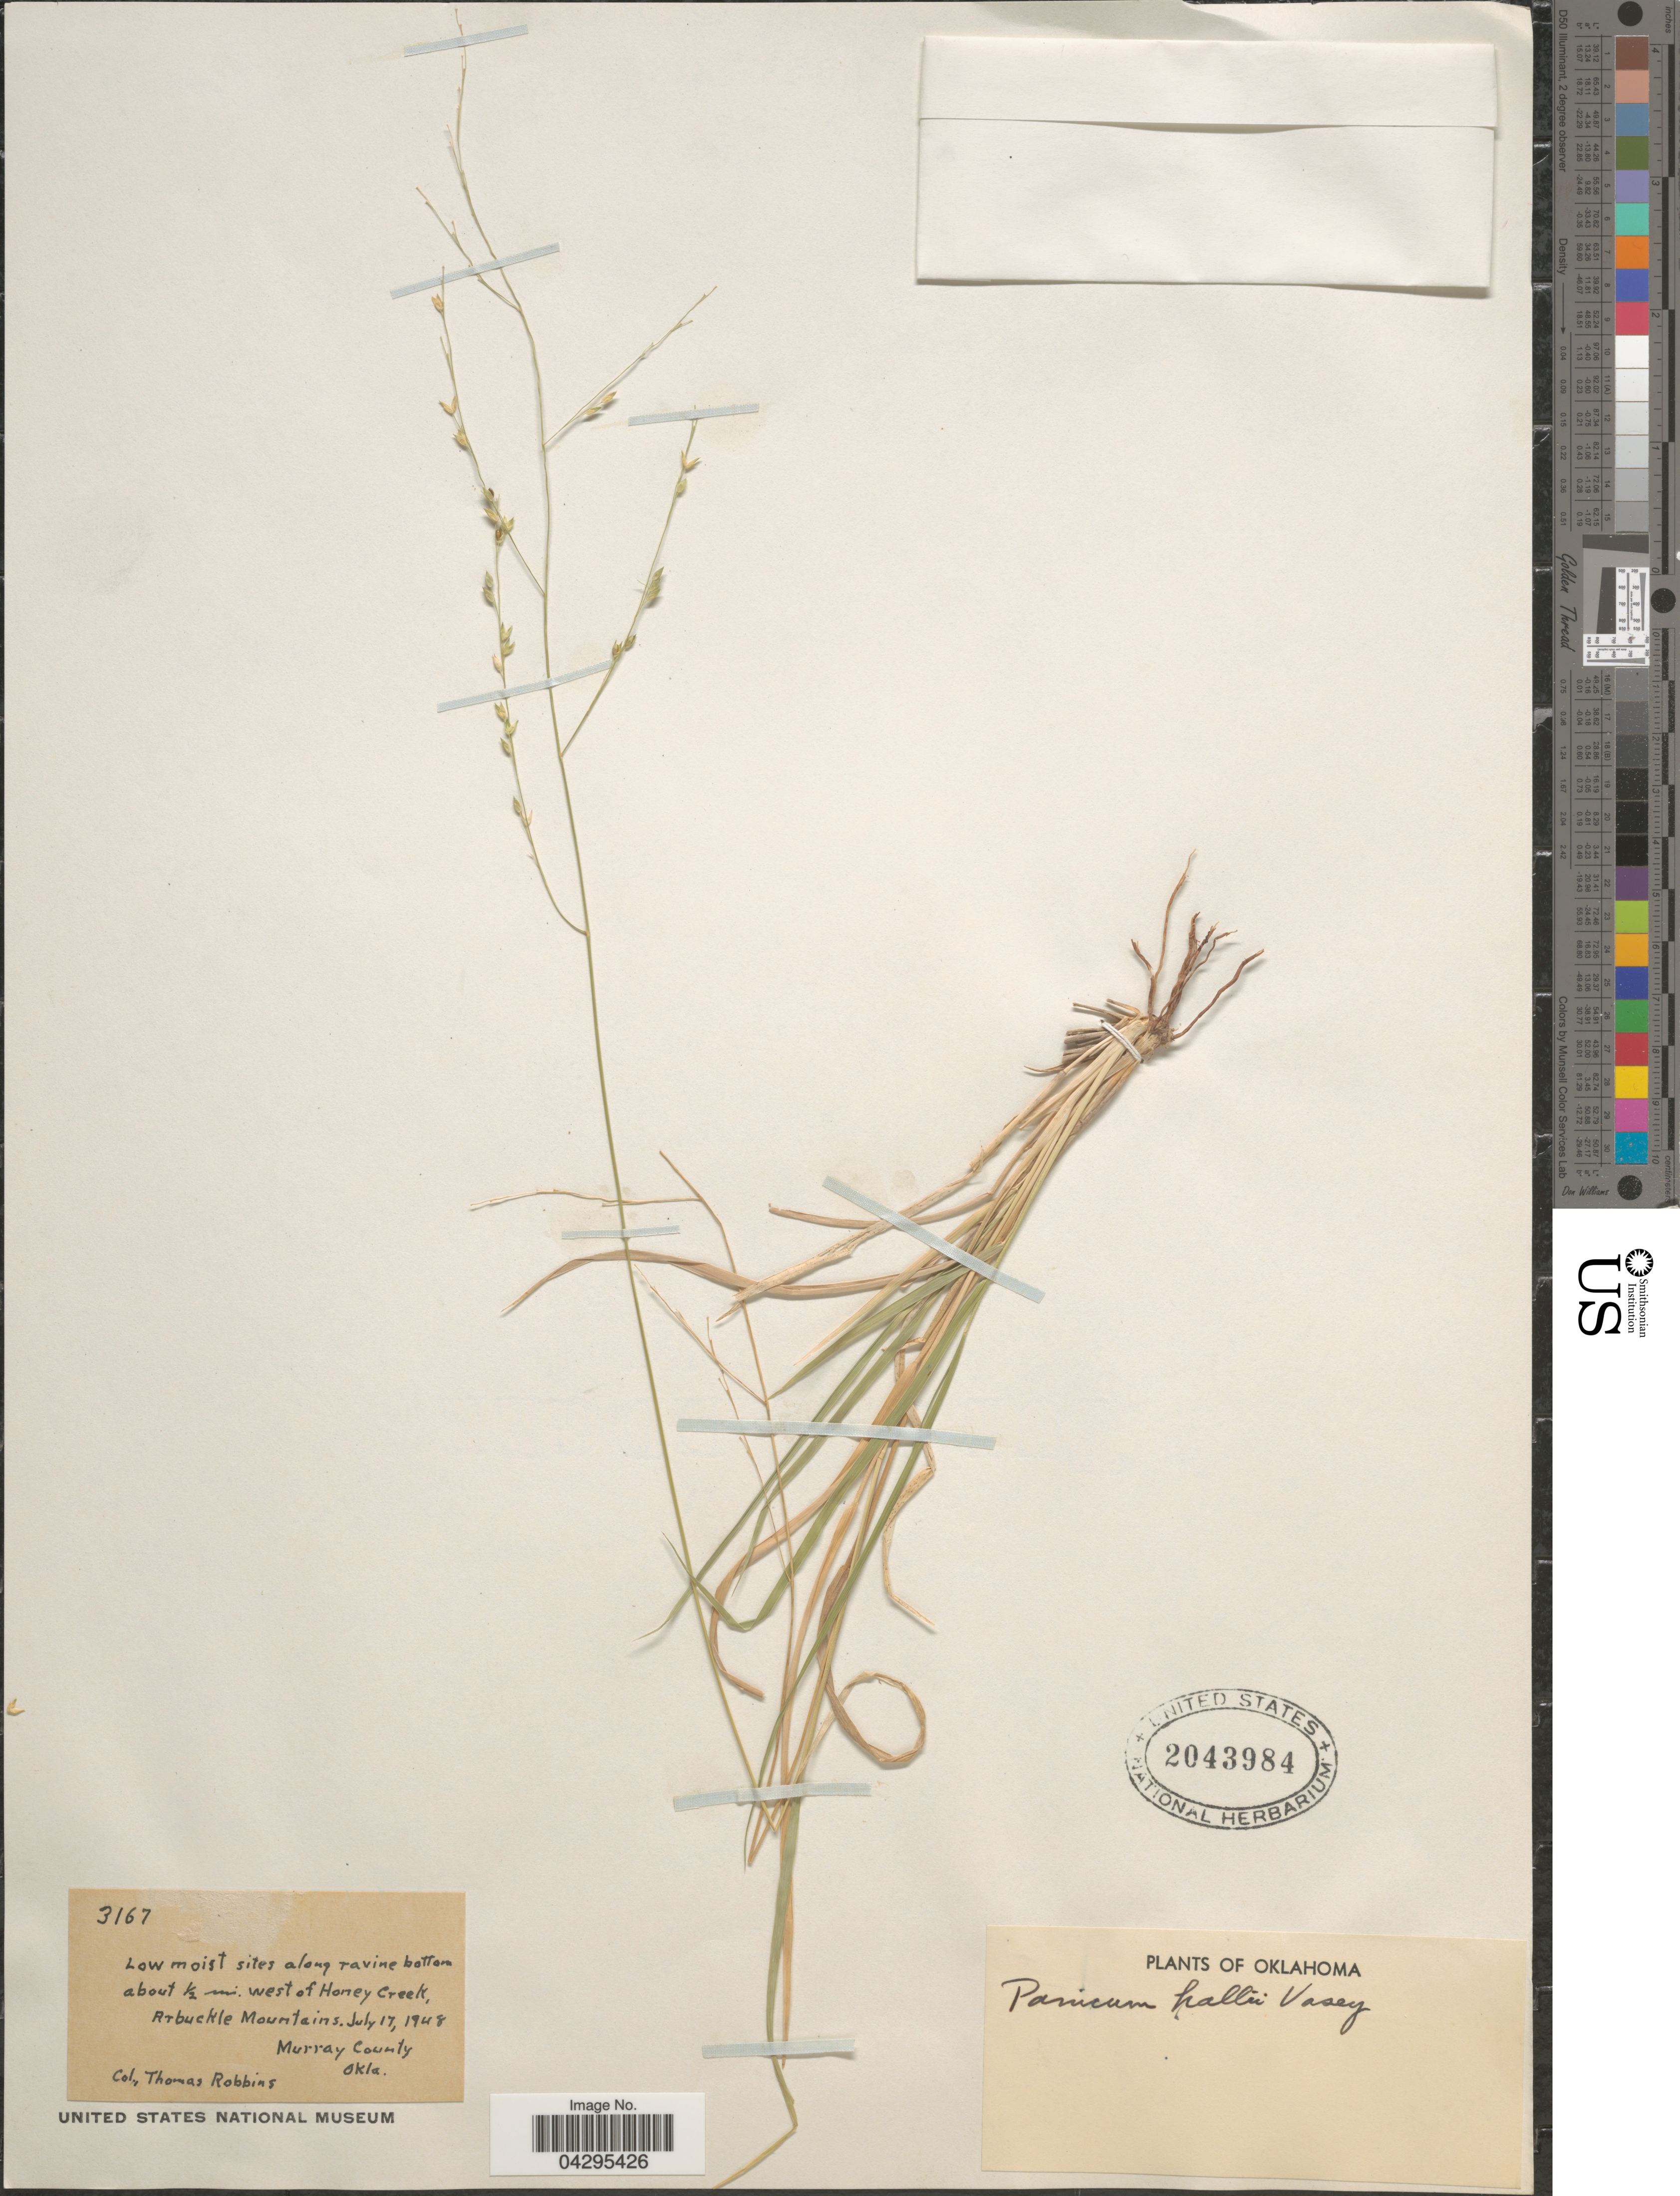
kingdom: Plantae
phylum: Tracheophyta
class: Liliopsida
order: Poales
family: Poaceae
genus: Panicum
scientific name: Panicum hallii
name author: Vasey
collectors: T. Robbins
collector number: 3167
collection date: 1948-07-17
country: United States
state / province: Oklahoma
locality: About 1/2 mi. west of Honey Creek, Arbuckle Mountains. Murray County.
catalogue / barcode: US 2043984